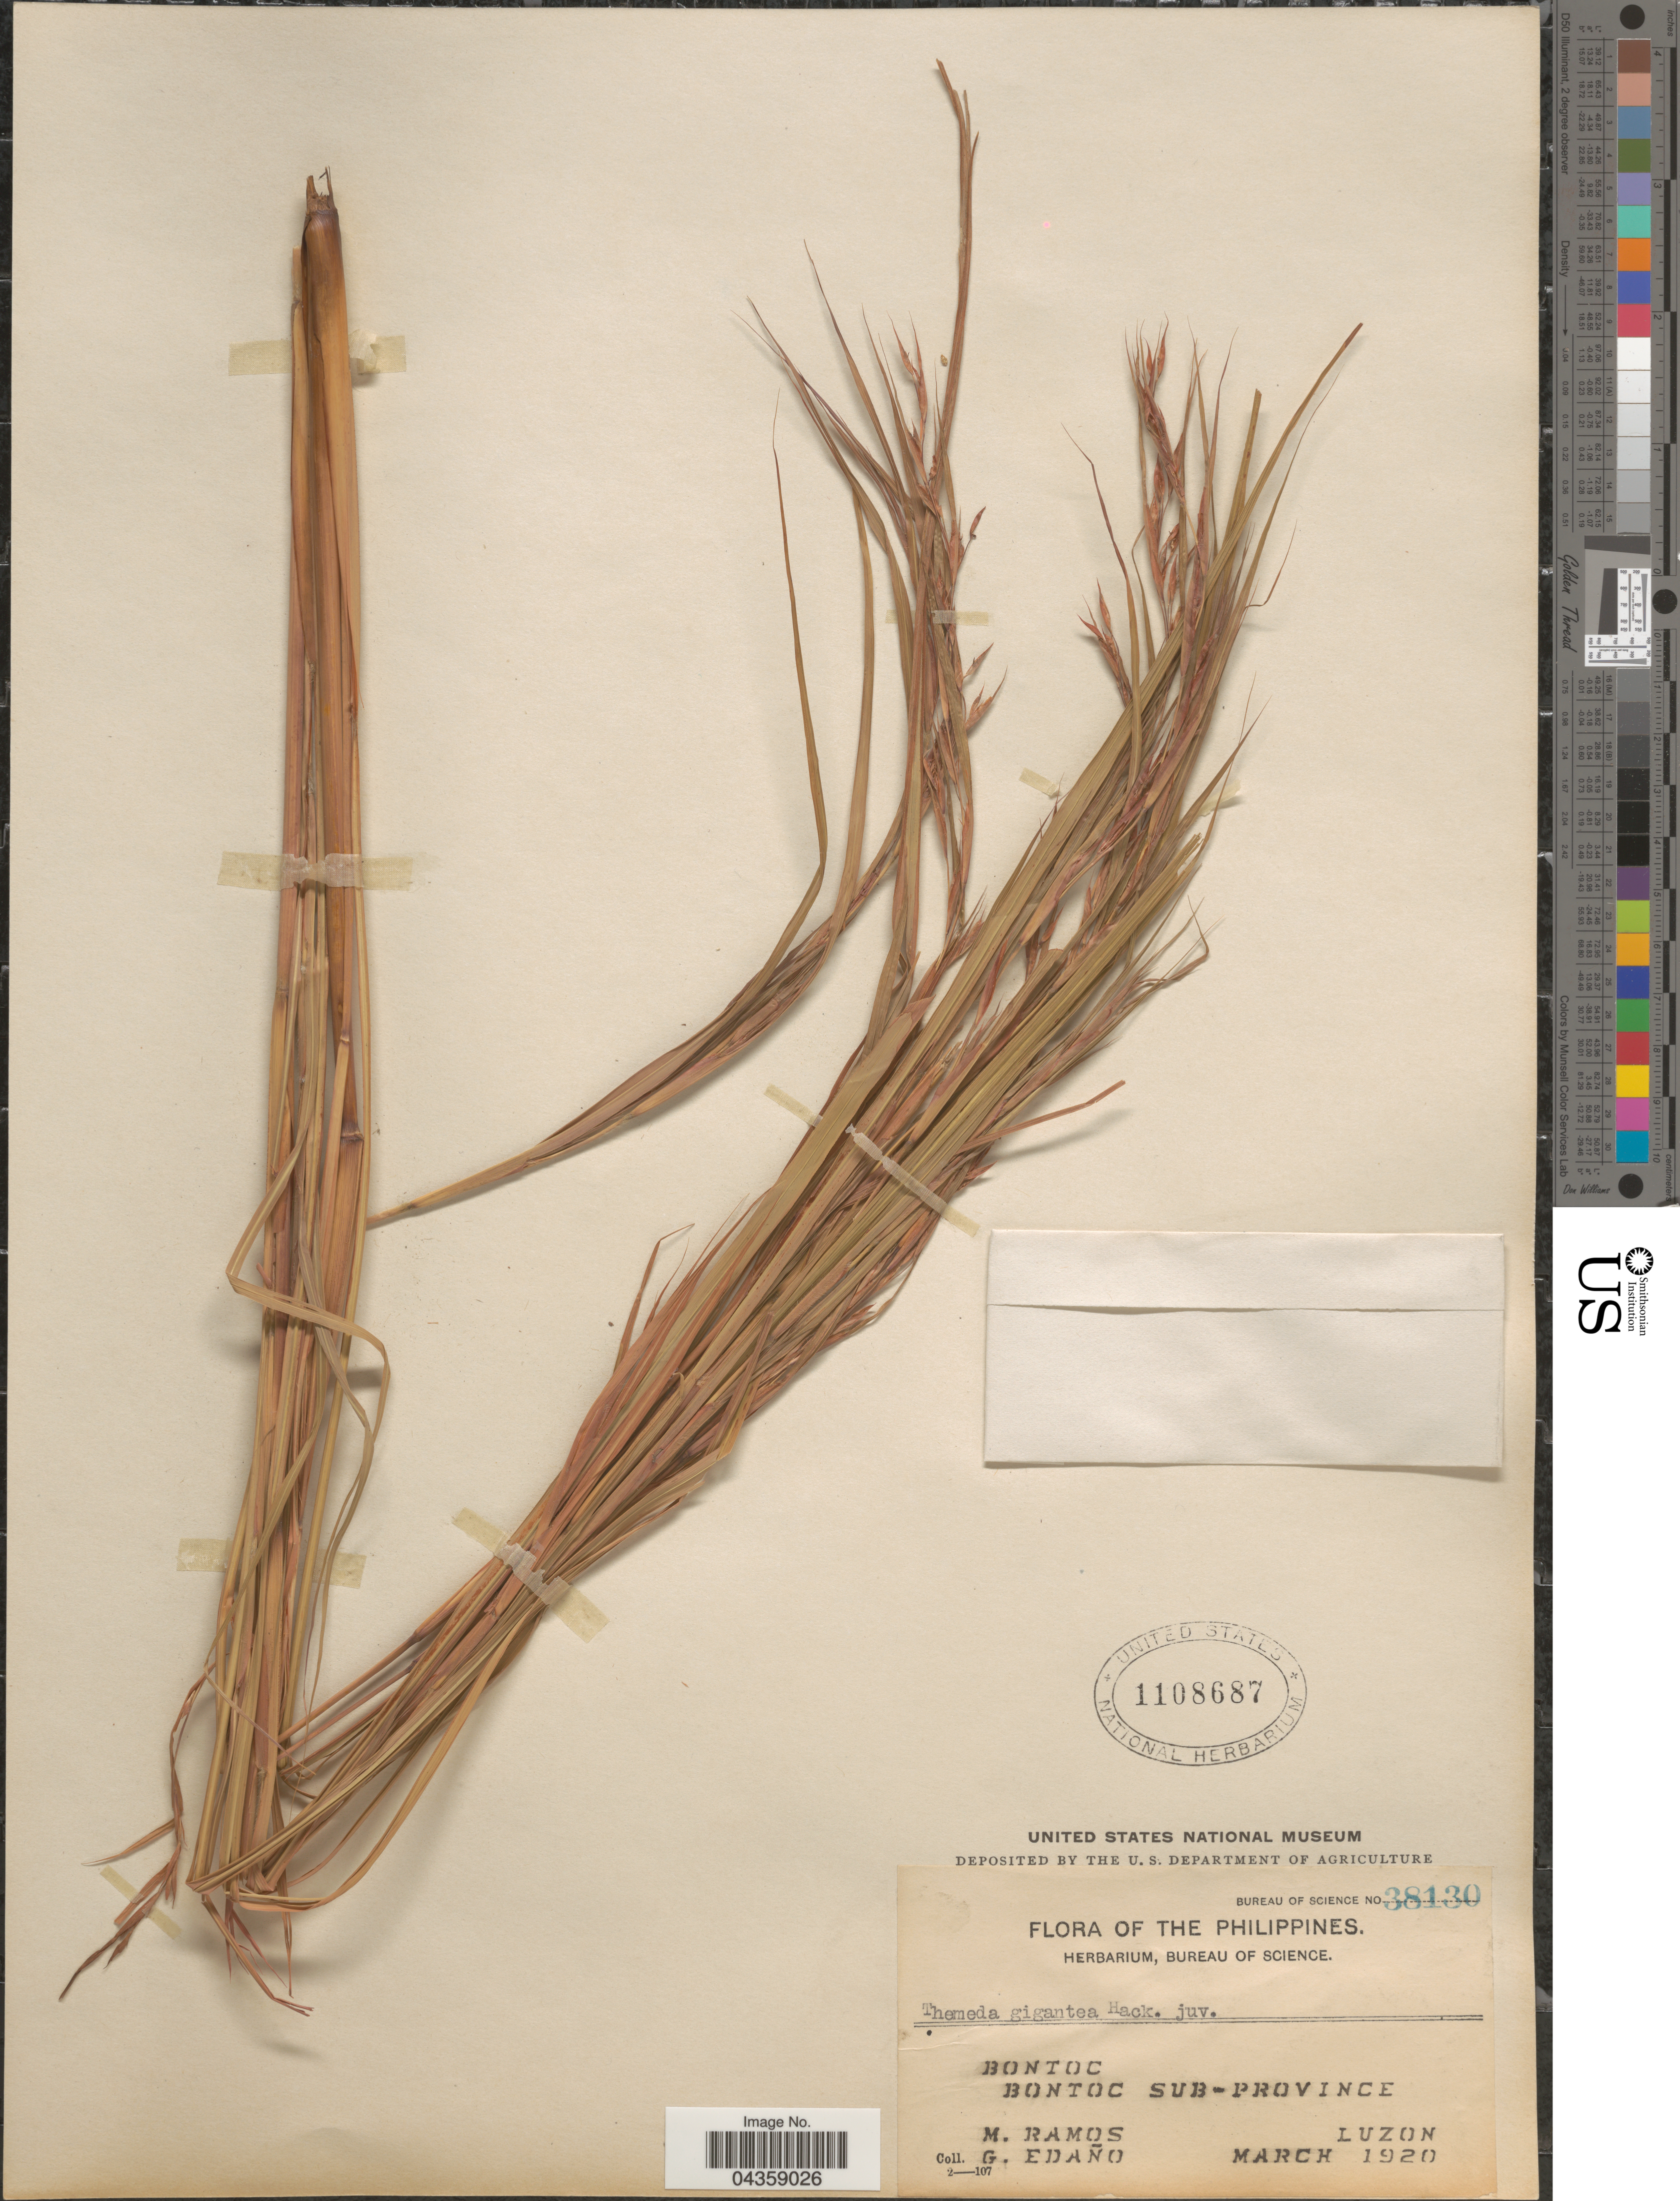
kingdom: Plantae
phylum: Tracheophyta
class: Liliopsida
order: Poales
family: Poaceae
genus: Themeda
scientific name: Themeda gigantea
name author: Hack.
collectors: M. Ramos & G. Edaño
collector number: Bureau of Science 38130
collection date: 1920-03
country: Philippines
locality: Bontoc. Bontoc Sub-province. Luzon.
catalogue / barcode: US 1108687